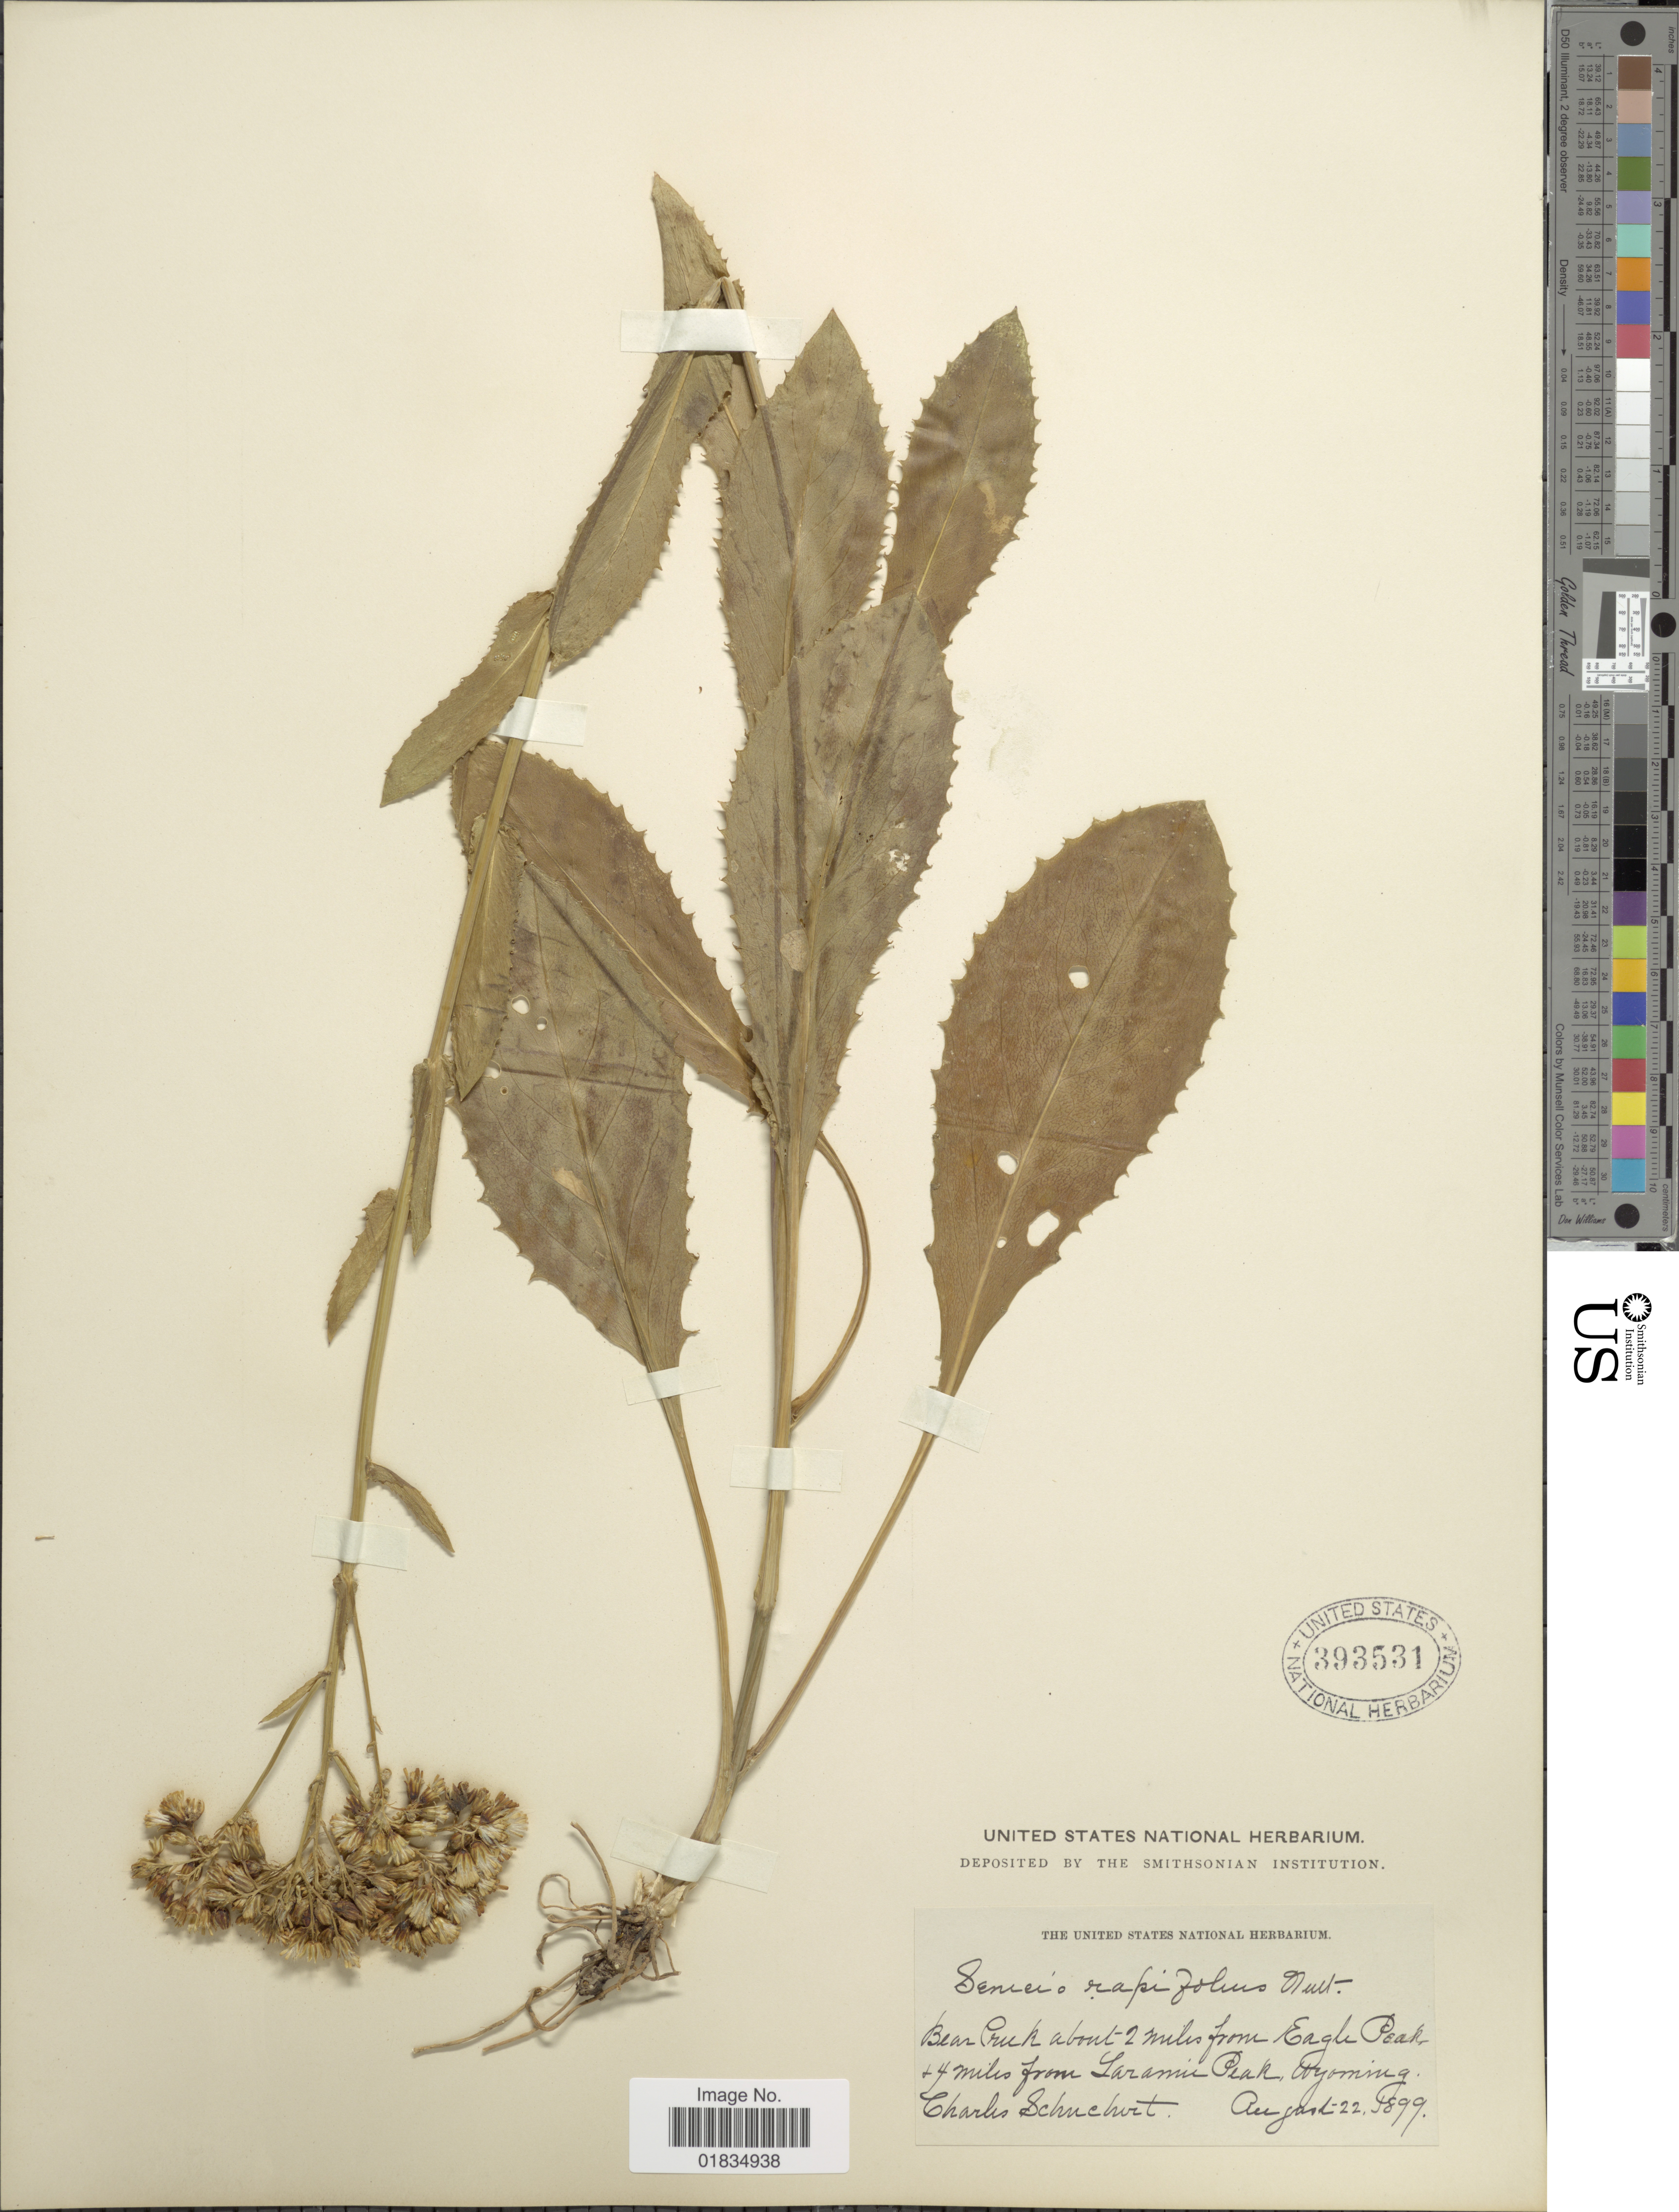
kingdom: Plantae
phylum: Tracheophyta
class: Magnoliopsida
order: Asterales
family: Asteraceae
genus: Senecio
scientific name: Senecio rapifolius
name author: Nutt.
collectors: C. Schuchert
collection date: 1899-08-22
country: United States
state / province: Wyoming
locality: Bear Creek about 2 miles from Eagle Peak + 4 miles from Laramie Peak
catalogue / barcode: US 393531